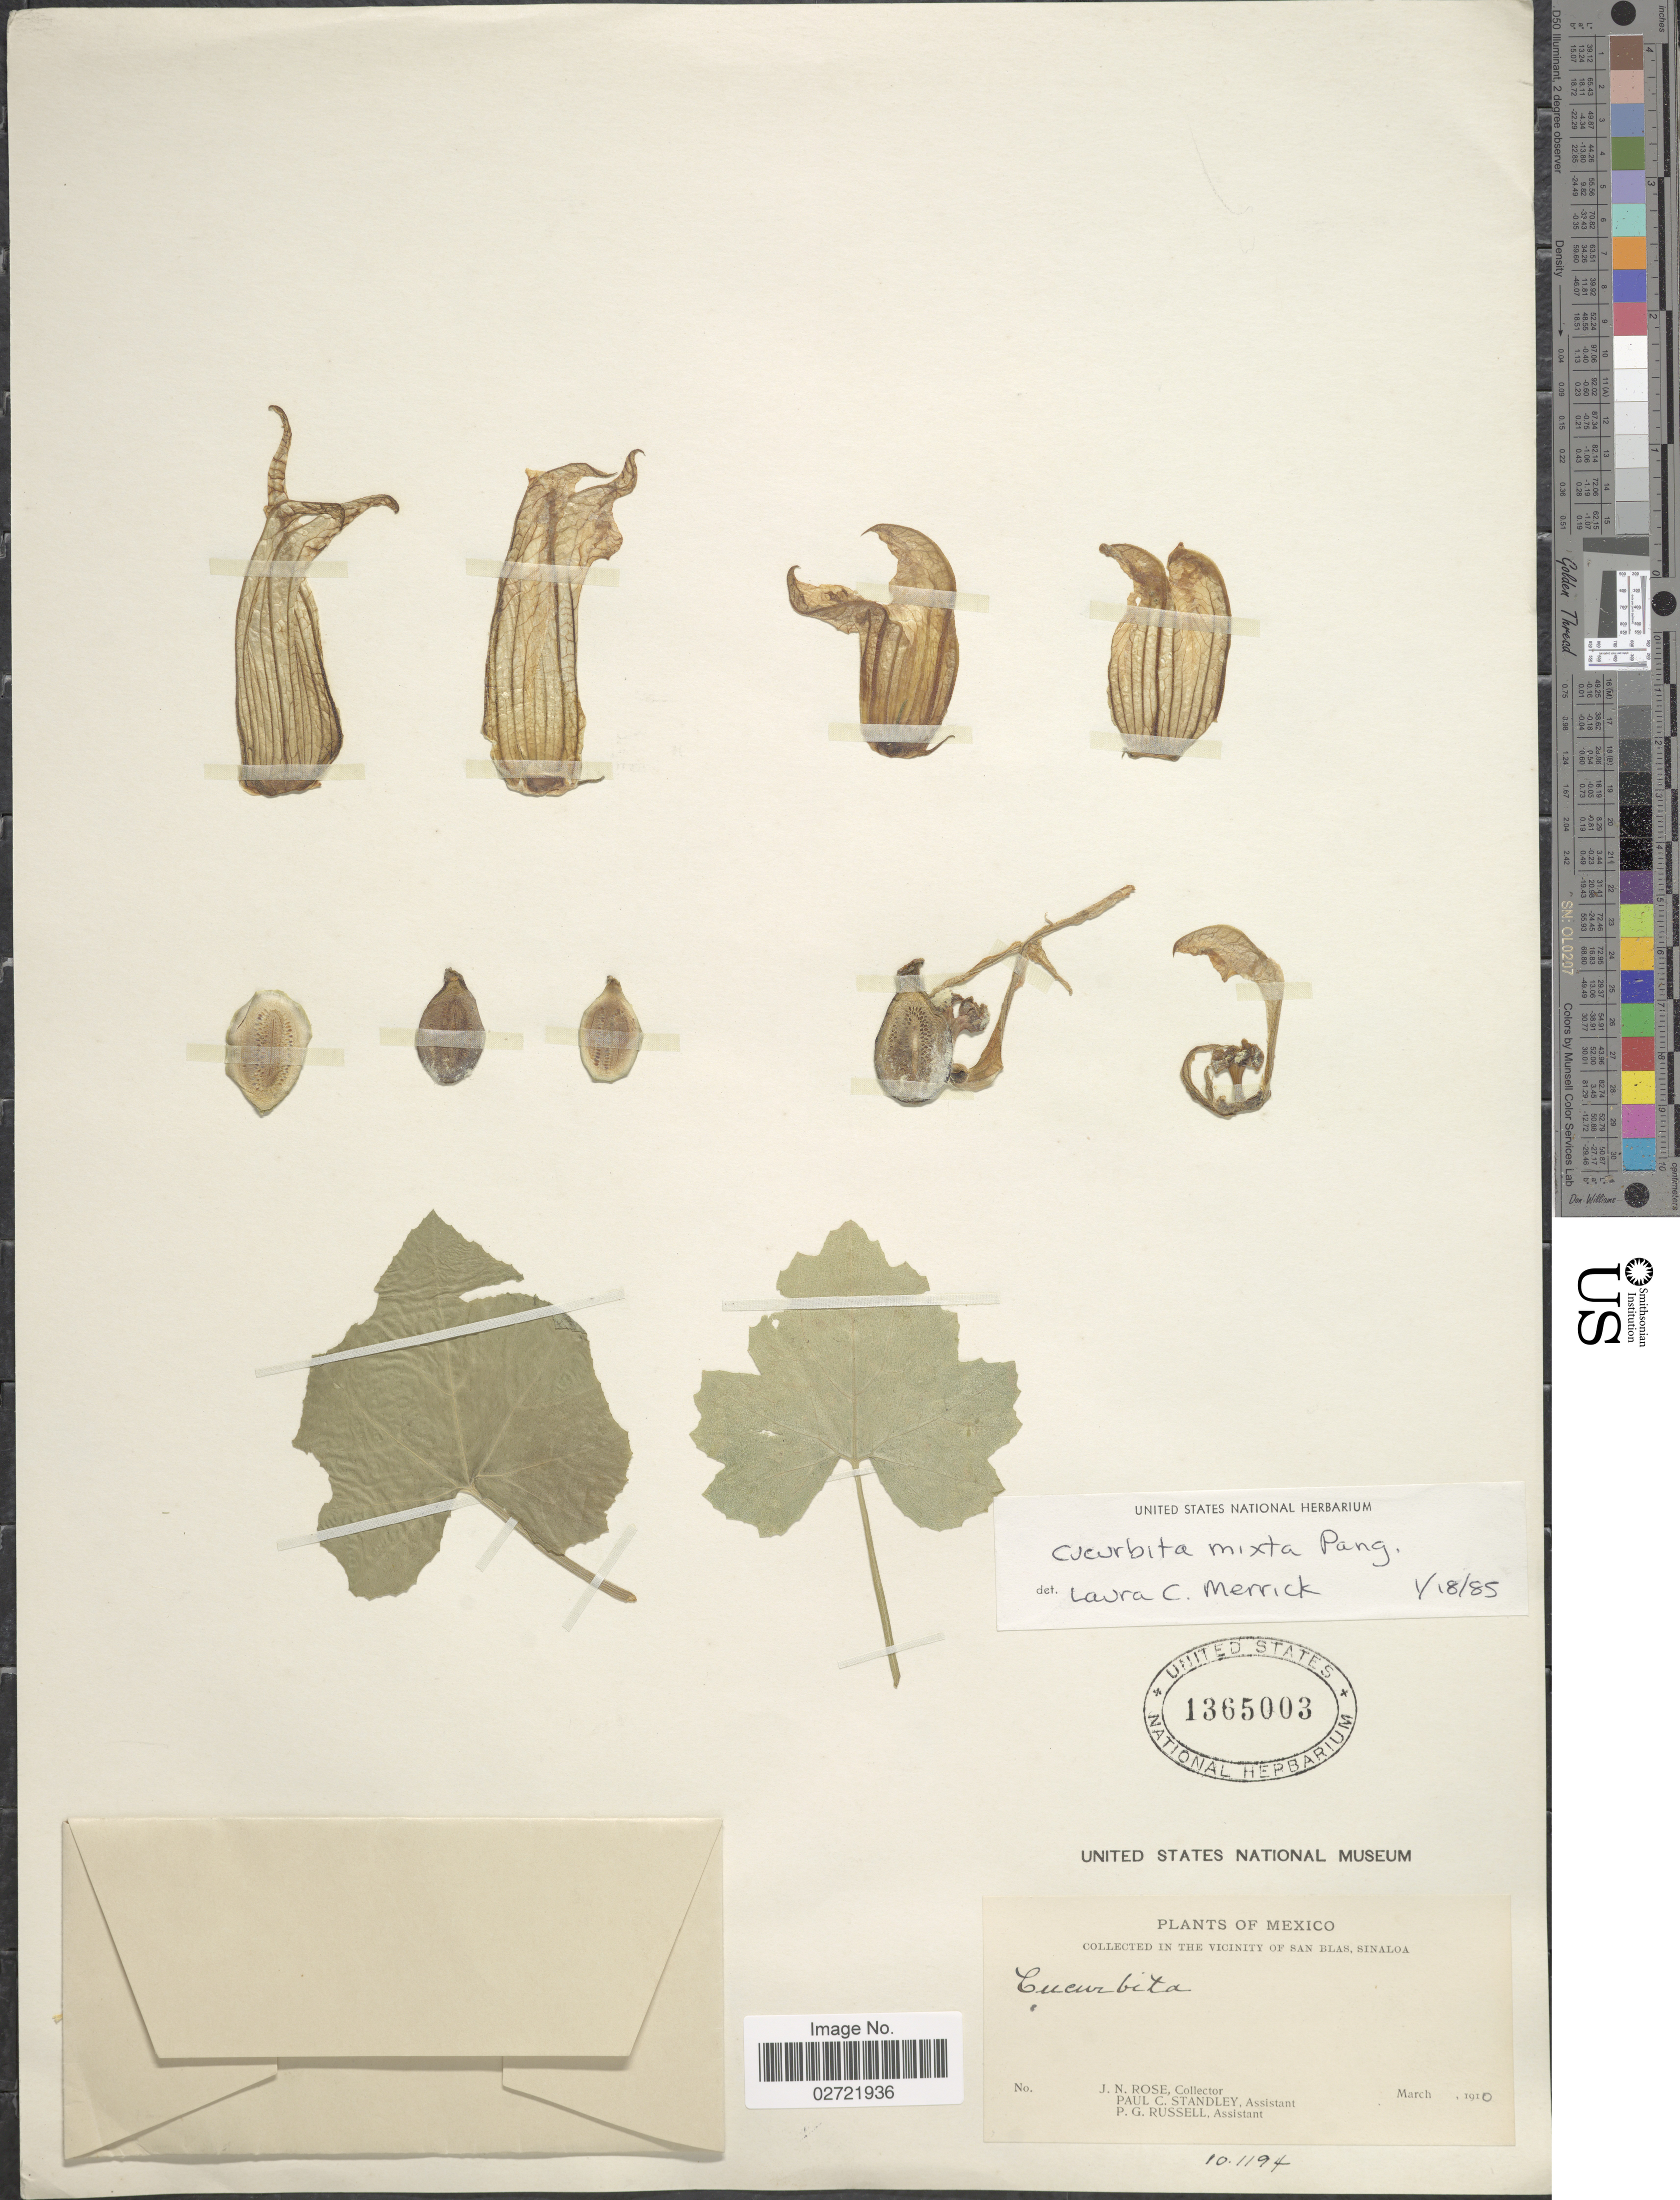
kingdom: Plantae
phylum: Tracheophyta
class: Magnoliopsida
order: Cucurbitales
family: Cucurbitaceae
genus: Cucurbita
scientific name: Cucurbita mixta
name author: Pangalo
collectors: J. N. Rose, P. C. Standley & P. G. Russell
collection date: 1910-03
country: Mexico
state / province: Sinaloa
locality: In The Vicinity of San Blas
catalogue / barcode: US 1365003